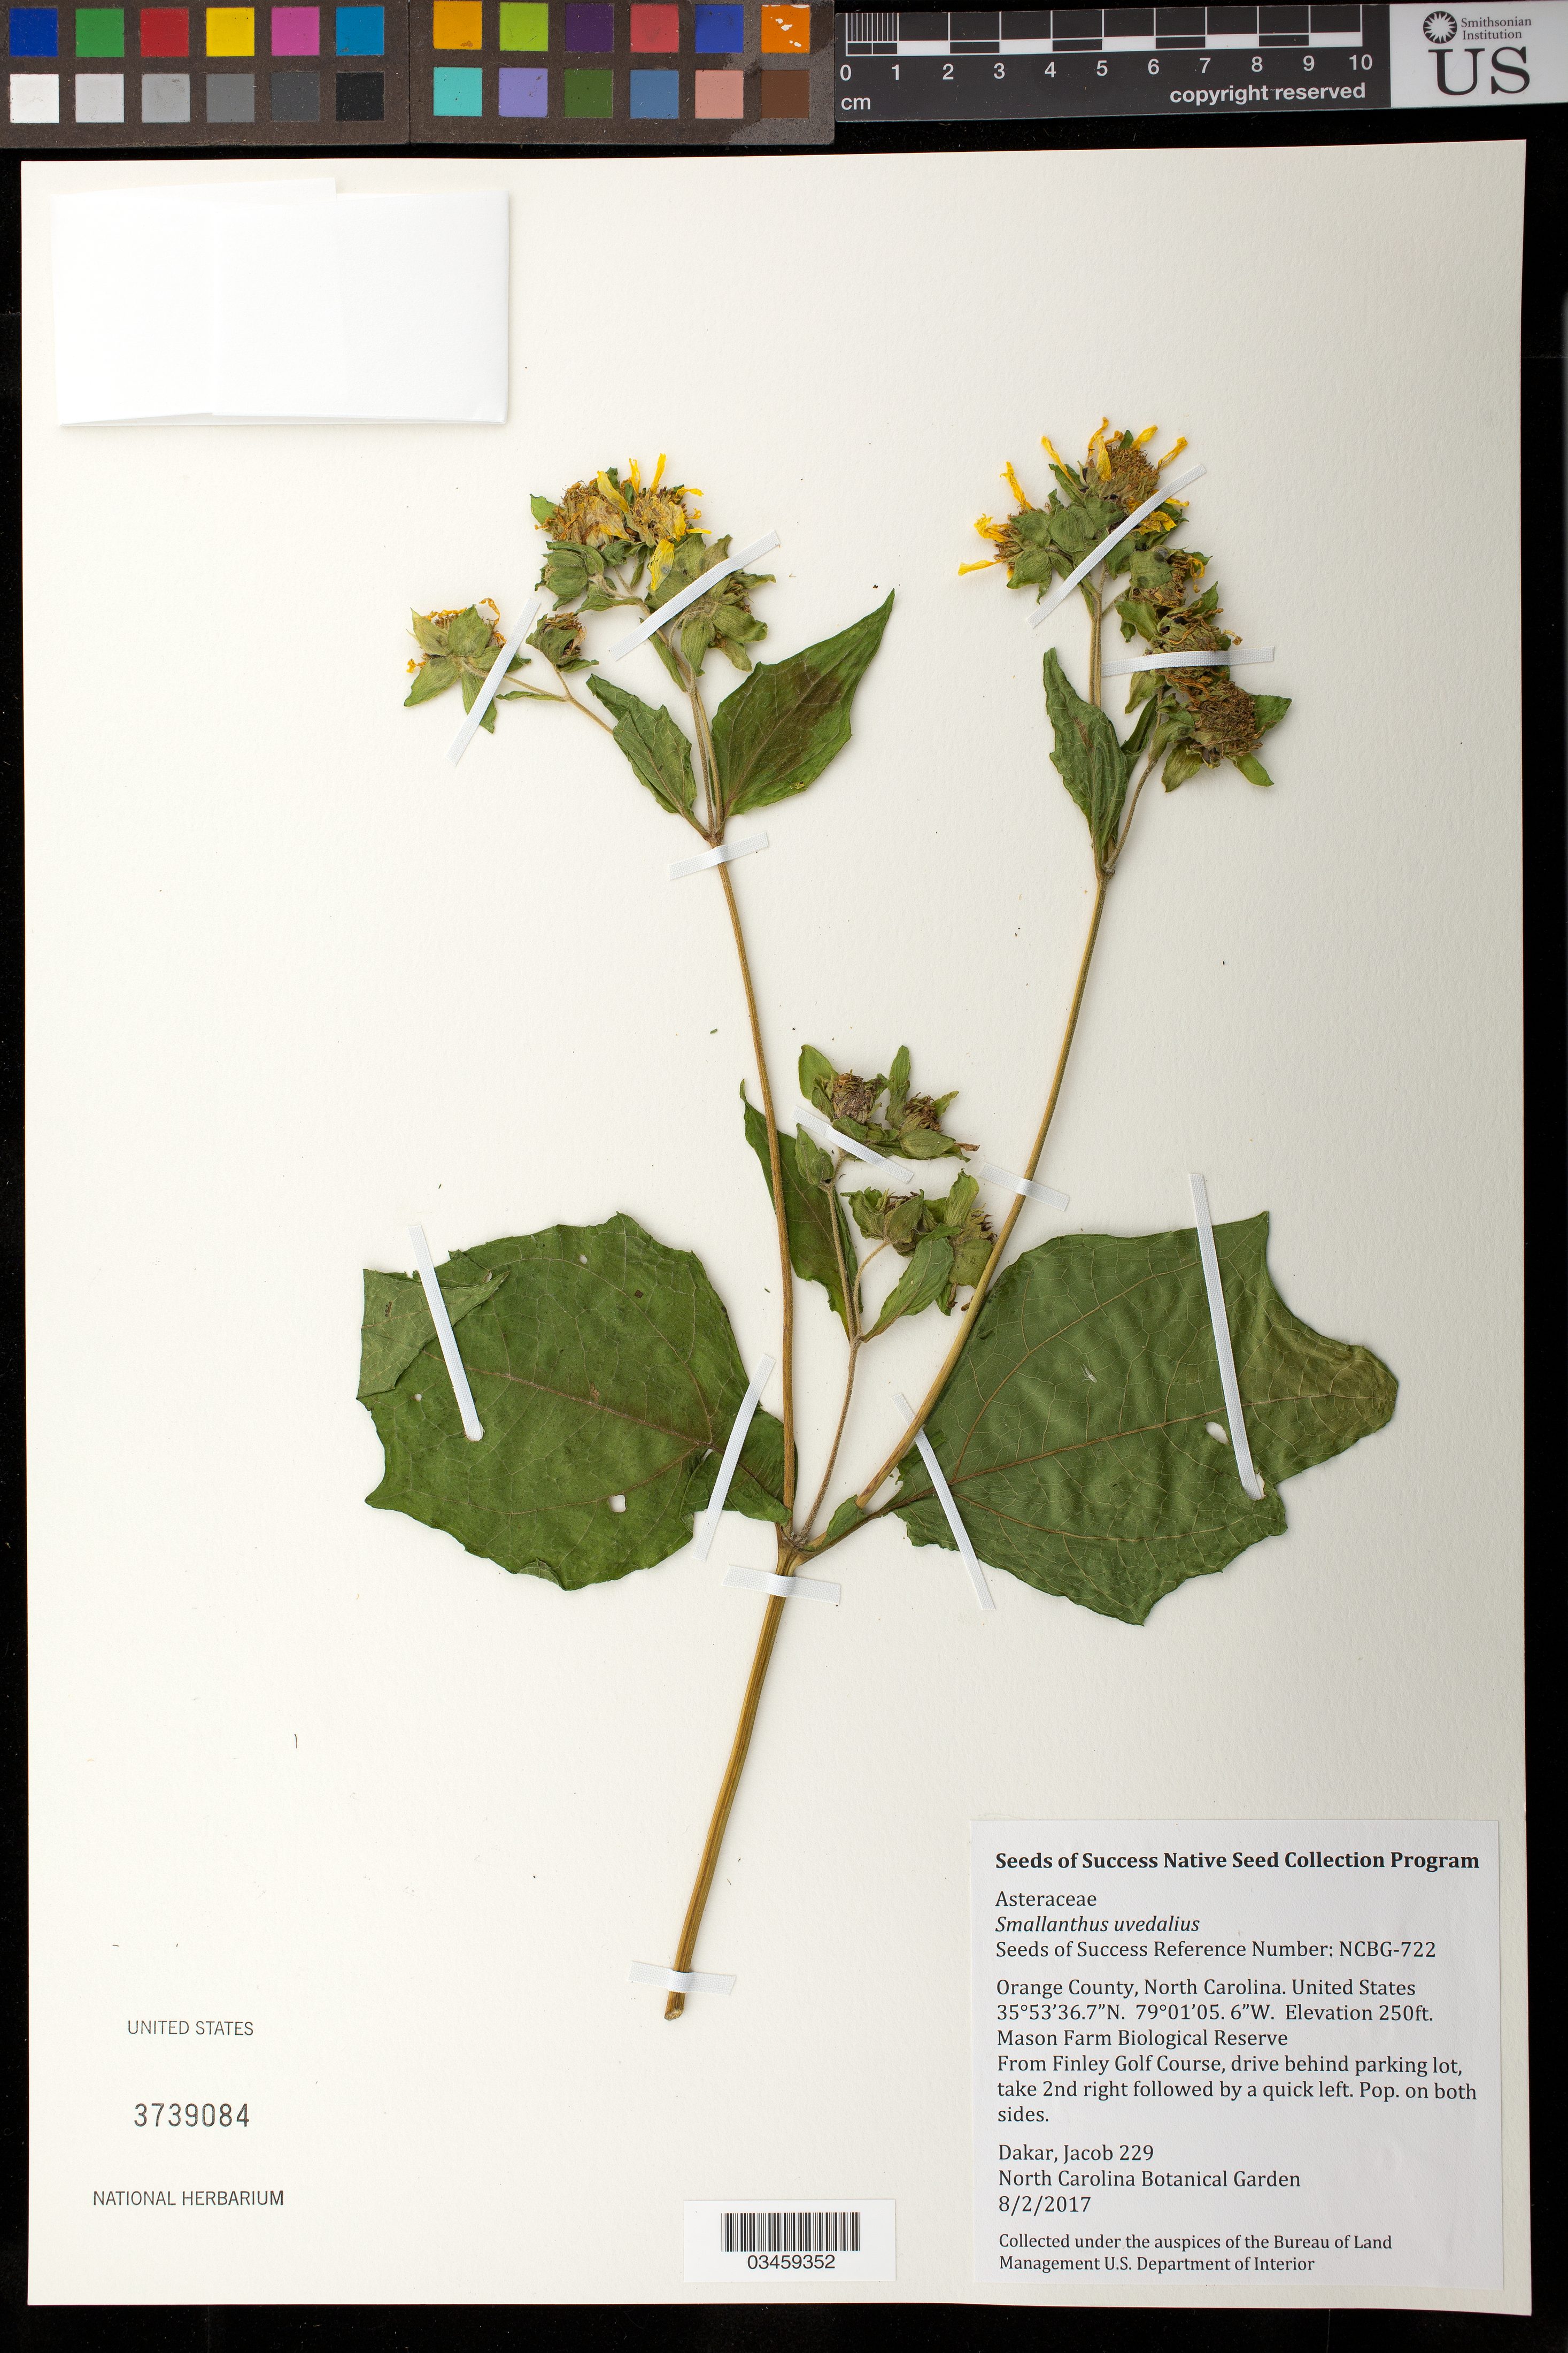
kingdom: Plantae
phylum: Tracheophyta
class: Magnoliopsida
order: Asterales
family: Asteraceae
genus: Smallanthus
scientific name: Smallanthus uvedalia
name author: (L.) Mack. ex Mack.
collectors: J. Dakar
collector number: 229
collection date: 2017-08-02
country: United States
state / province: North Carolina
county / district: Orange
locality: Mason Farm Biological Reserve, from Finley Golf Course, take 2-nd right followed by a quick left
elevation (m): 76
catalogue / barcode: US 3739084